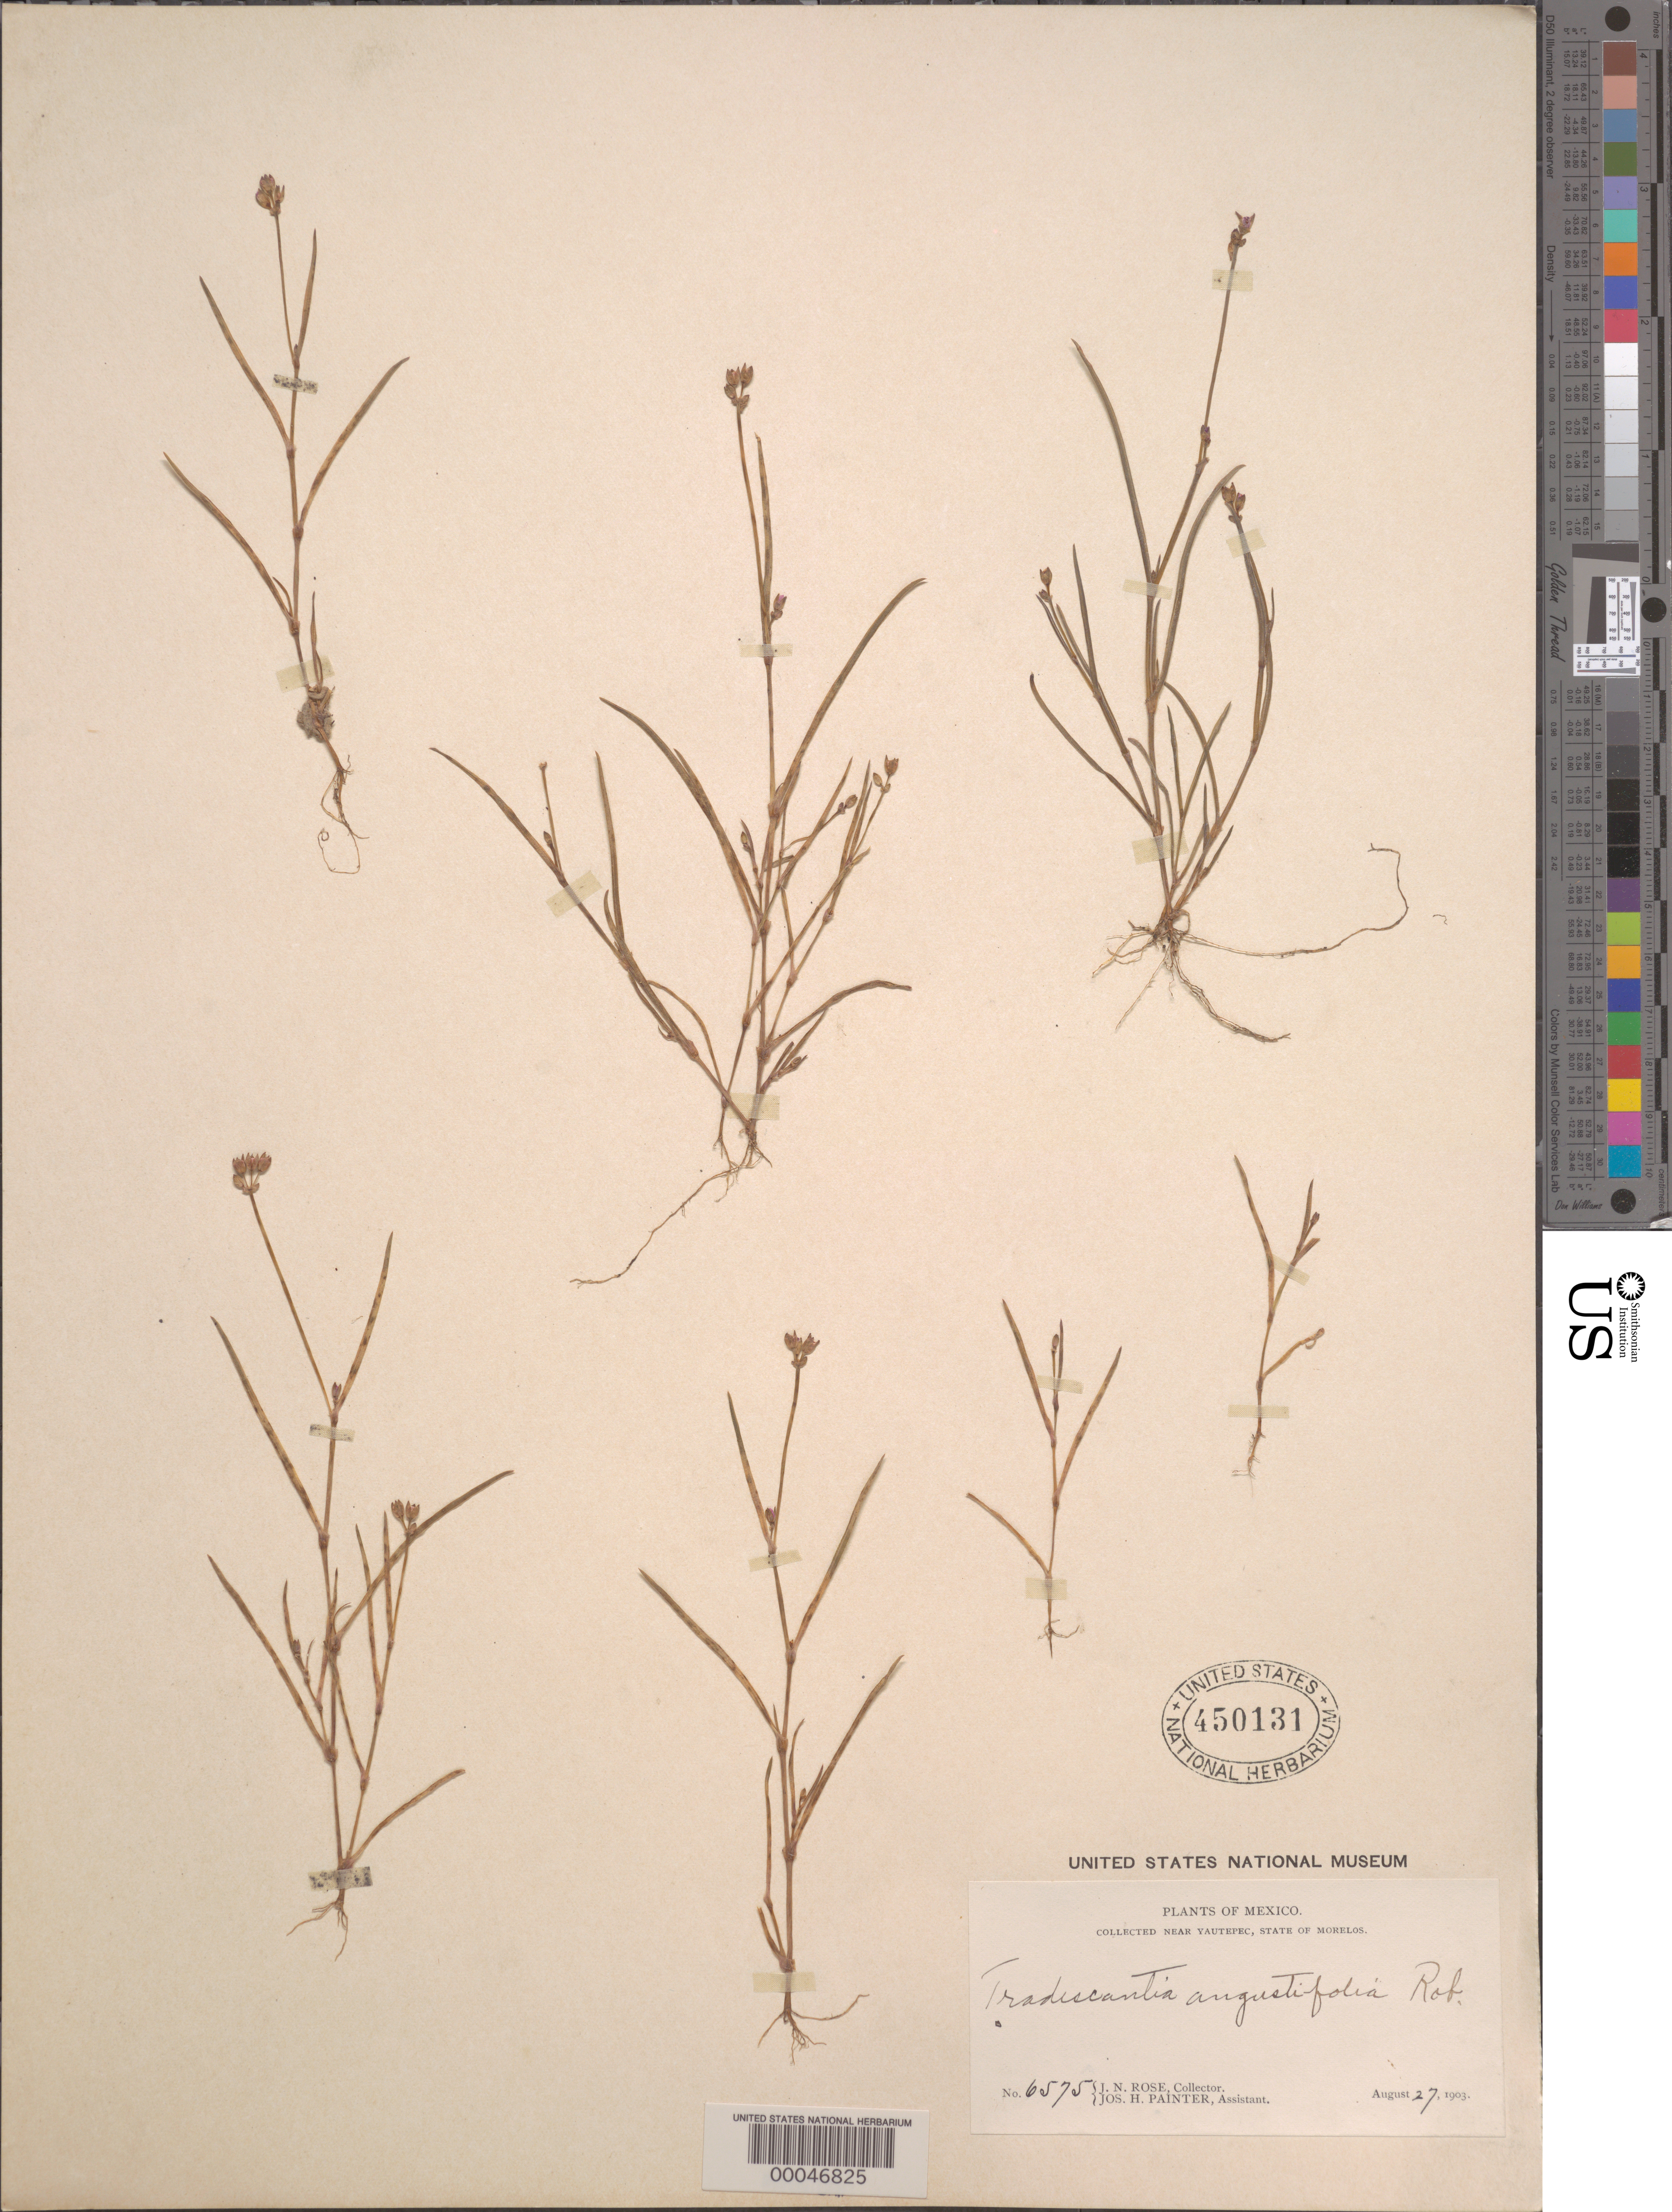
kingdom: Plantae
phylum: Tracheophyta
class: Liliopsida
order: Commelinales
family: Commelinaceae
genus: Tripogandra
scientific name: Tripogandra angustifolia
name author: (B.L. Rob.) Woodson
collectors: J. N. Rose & J. H. Painter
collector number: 6575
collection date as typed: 27 Aug 1903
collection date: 1903-08-27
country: Mexico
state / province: Morelos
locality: Near yautepec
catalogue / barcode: US 450131